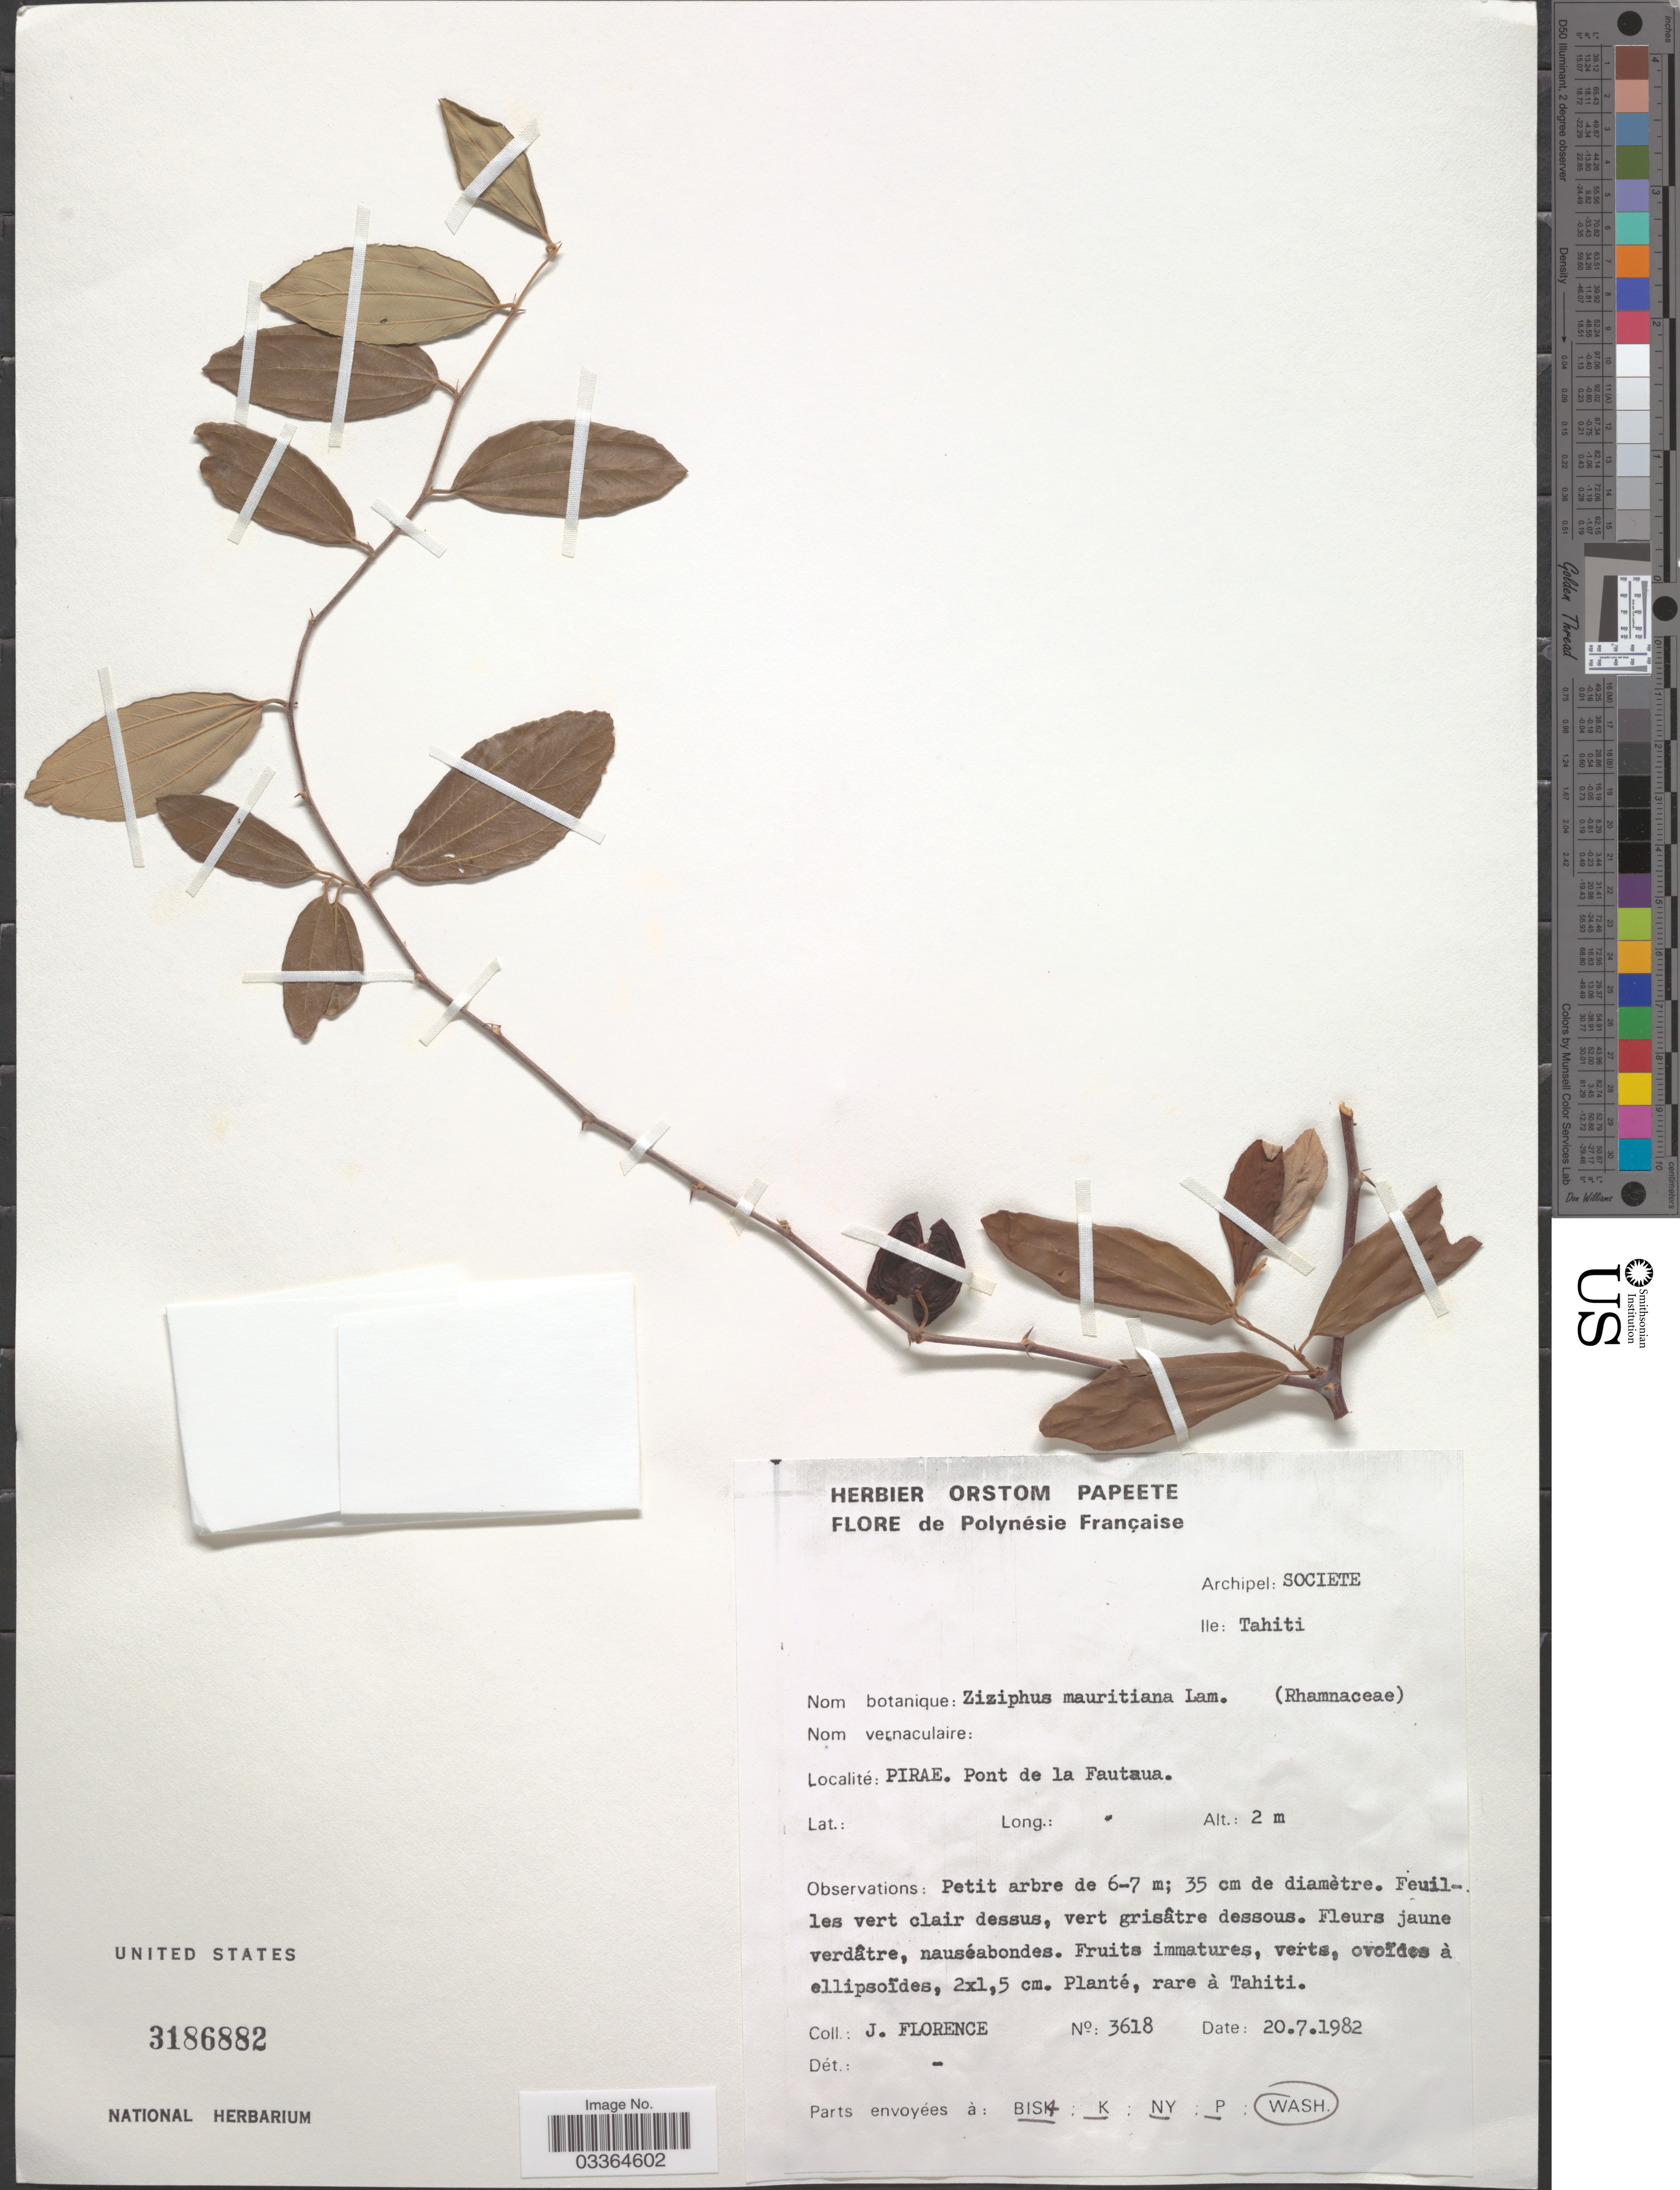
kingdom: Plantae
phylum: Tracheophyta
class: Magnoliopsida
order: Rosales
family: Rhamnaceae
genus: Ziziphus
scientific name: Ziziphus mauritiana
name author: Lam.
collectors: J. Florence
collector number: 3618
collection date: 1982-07-20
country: French Polynesia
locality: Archipel: Societe, Ile: Tahiti. Pirae. Pont de la Fautaua.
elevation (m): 2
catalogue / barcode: US 3186882